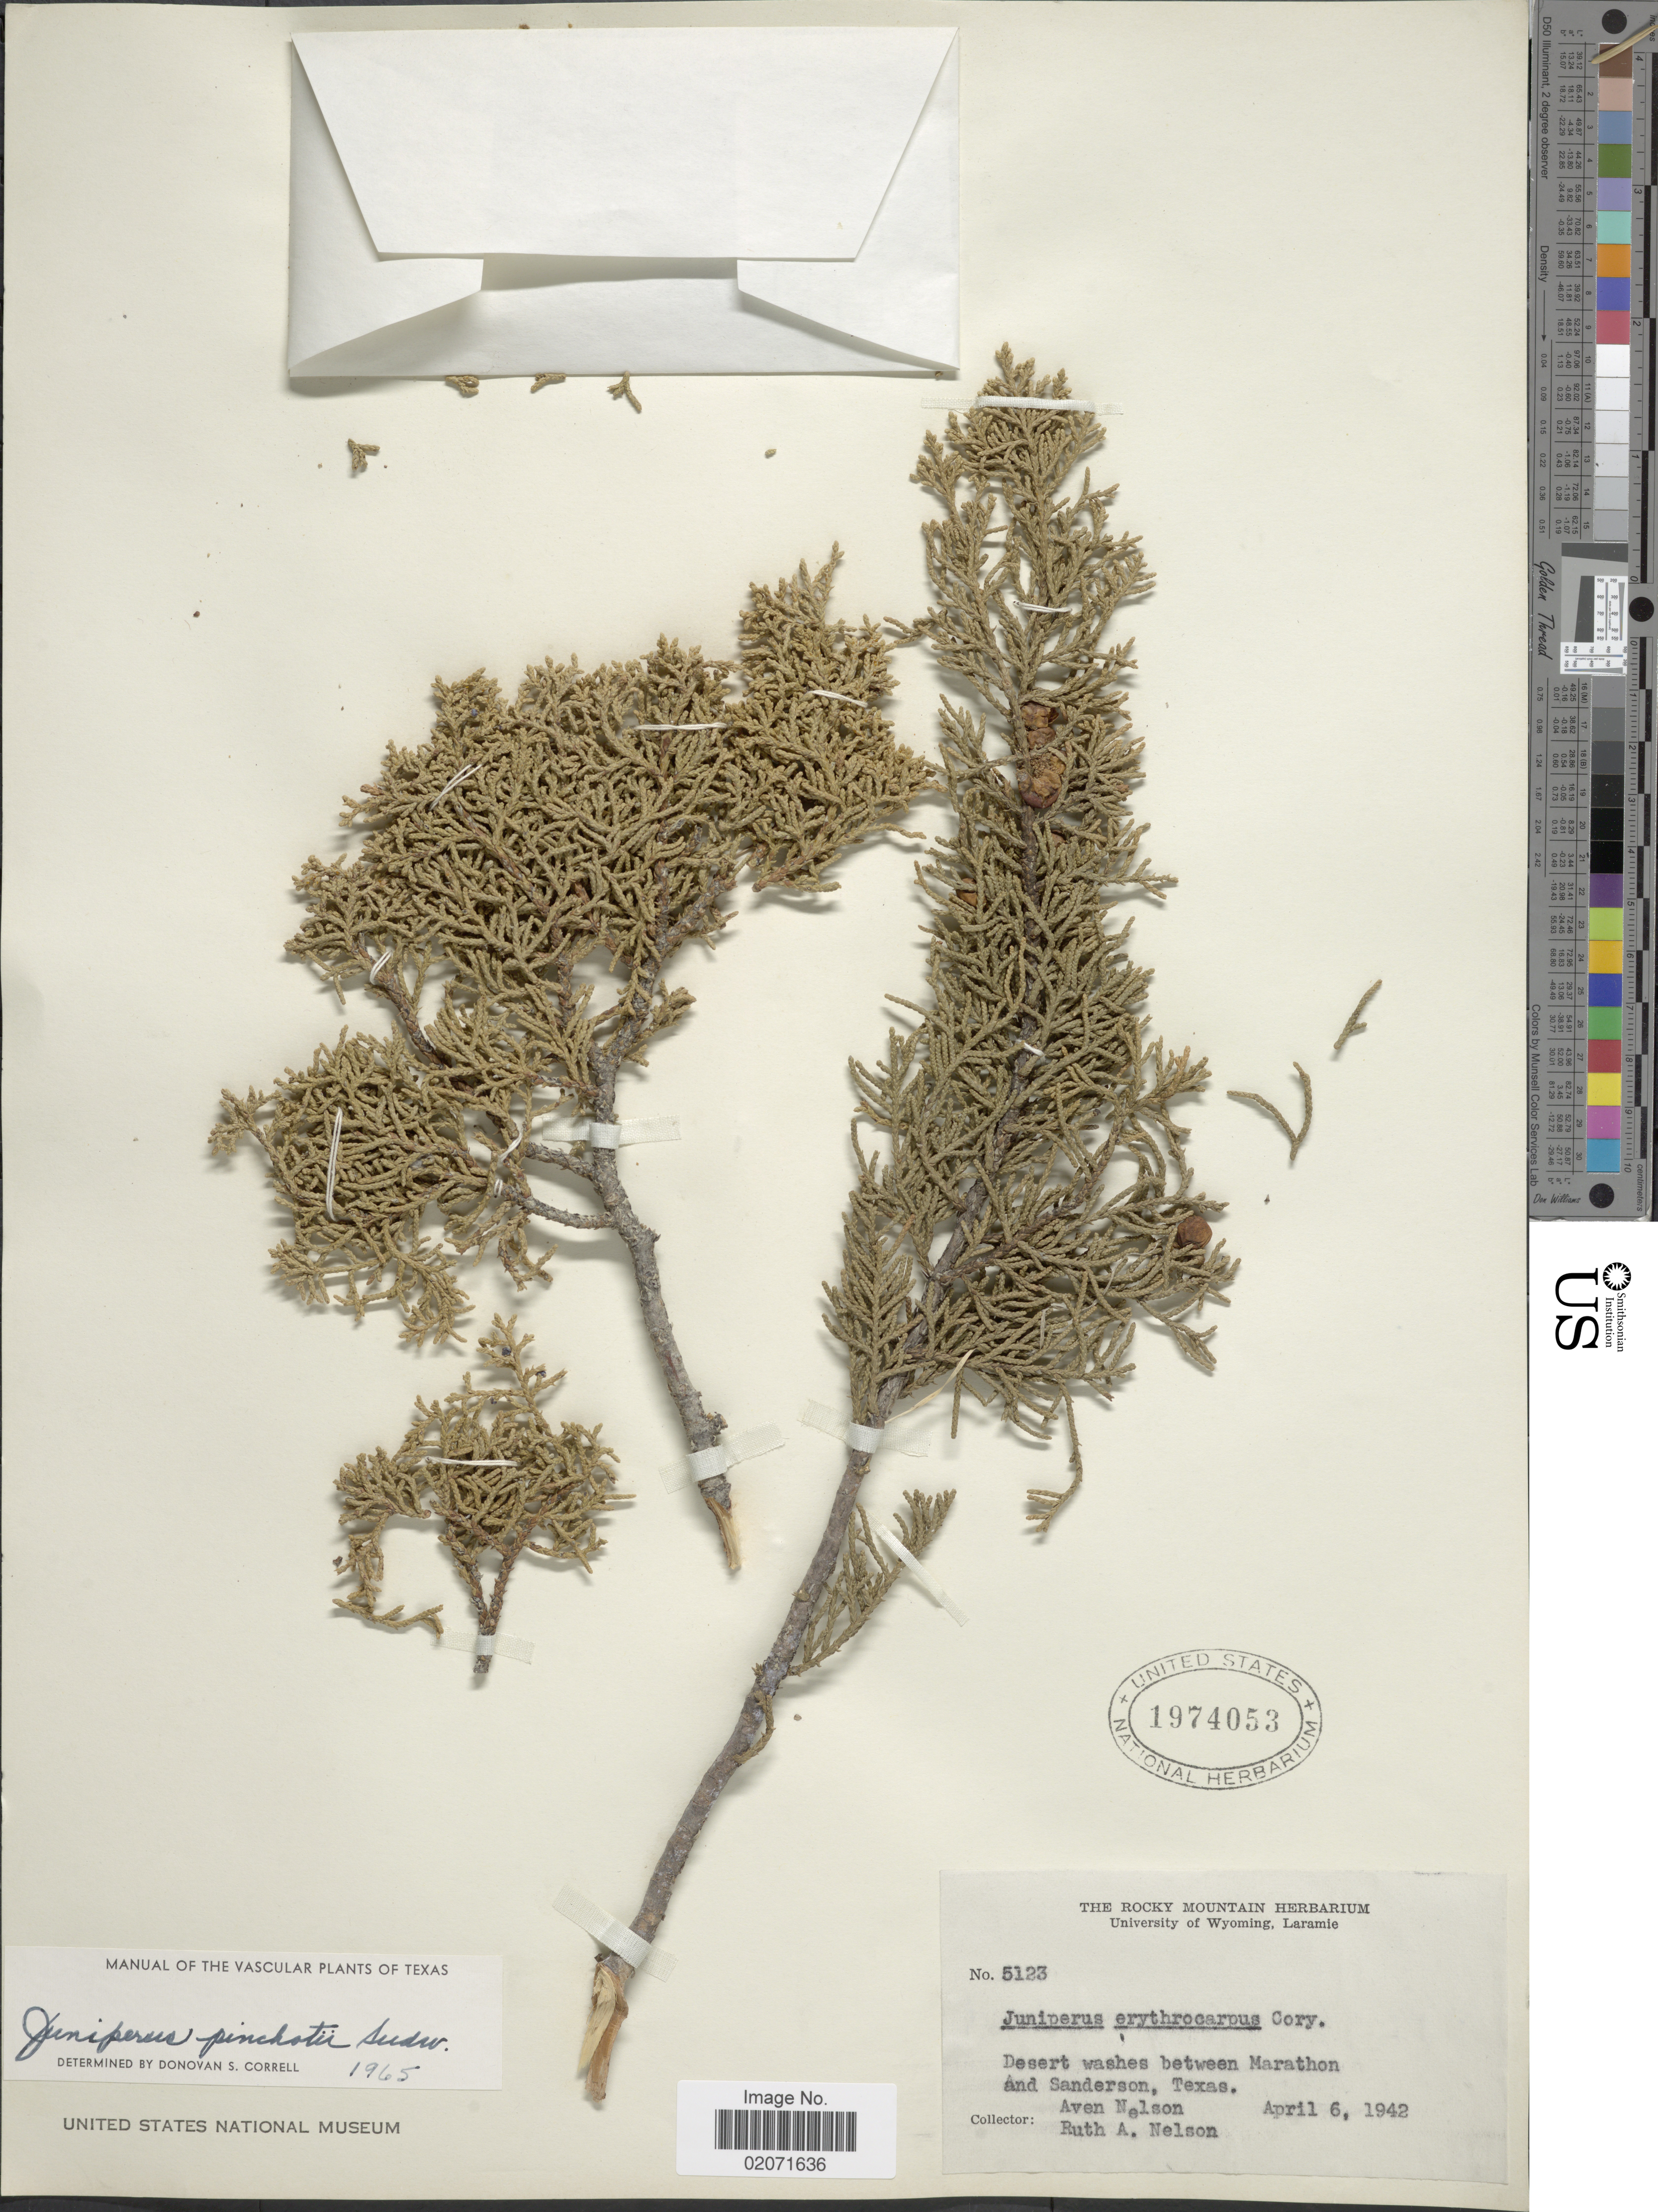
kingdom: Plantae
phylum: Tracheophyta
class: Pinopsida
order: Pinales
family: Cupressaceae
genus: Juniperus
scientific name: Juniperus pinchotii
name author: Sudw.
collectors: A. Nelson & R. A. Nelson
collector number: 5123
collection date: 1942-04-06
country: United States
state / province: Texas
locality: Desert washes between Marathon and Sanderson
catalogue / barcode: US 1974053